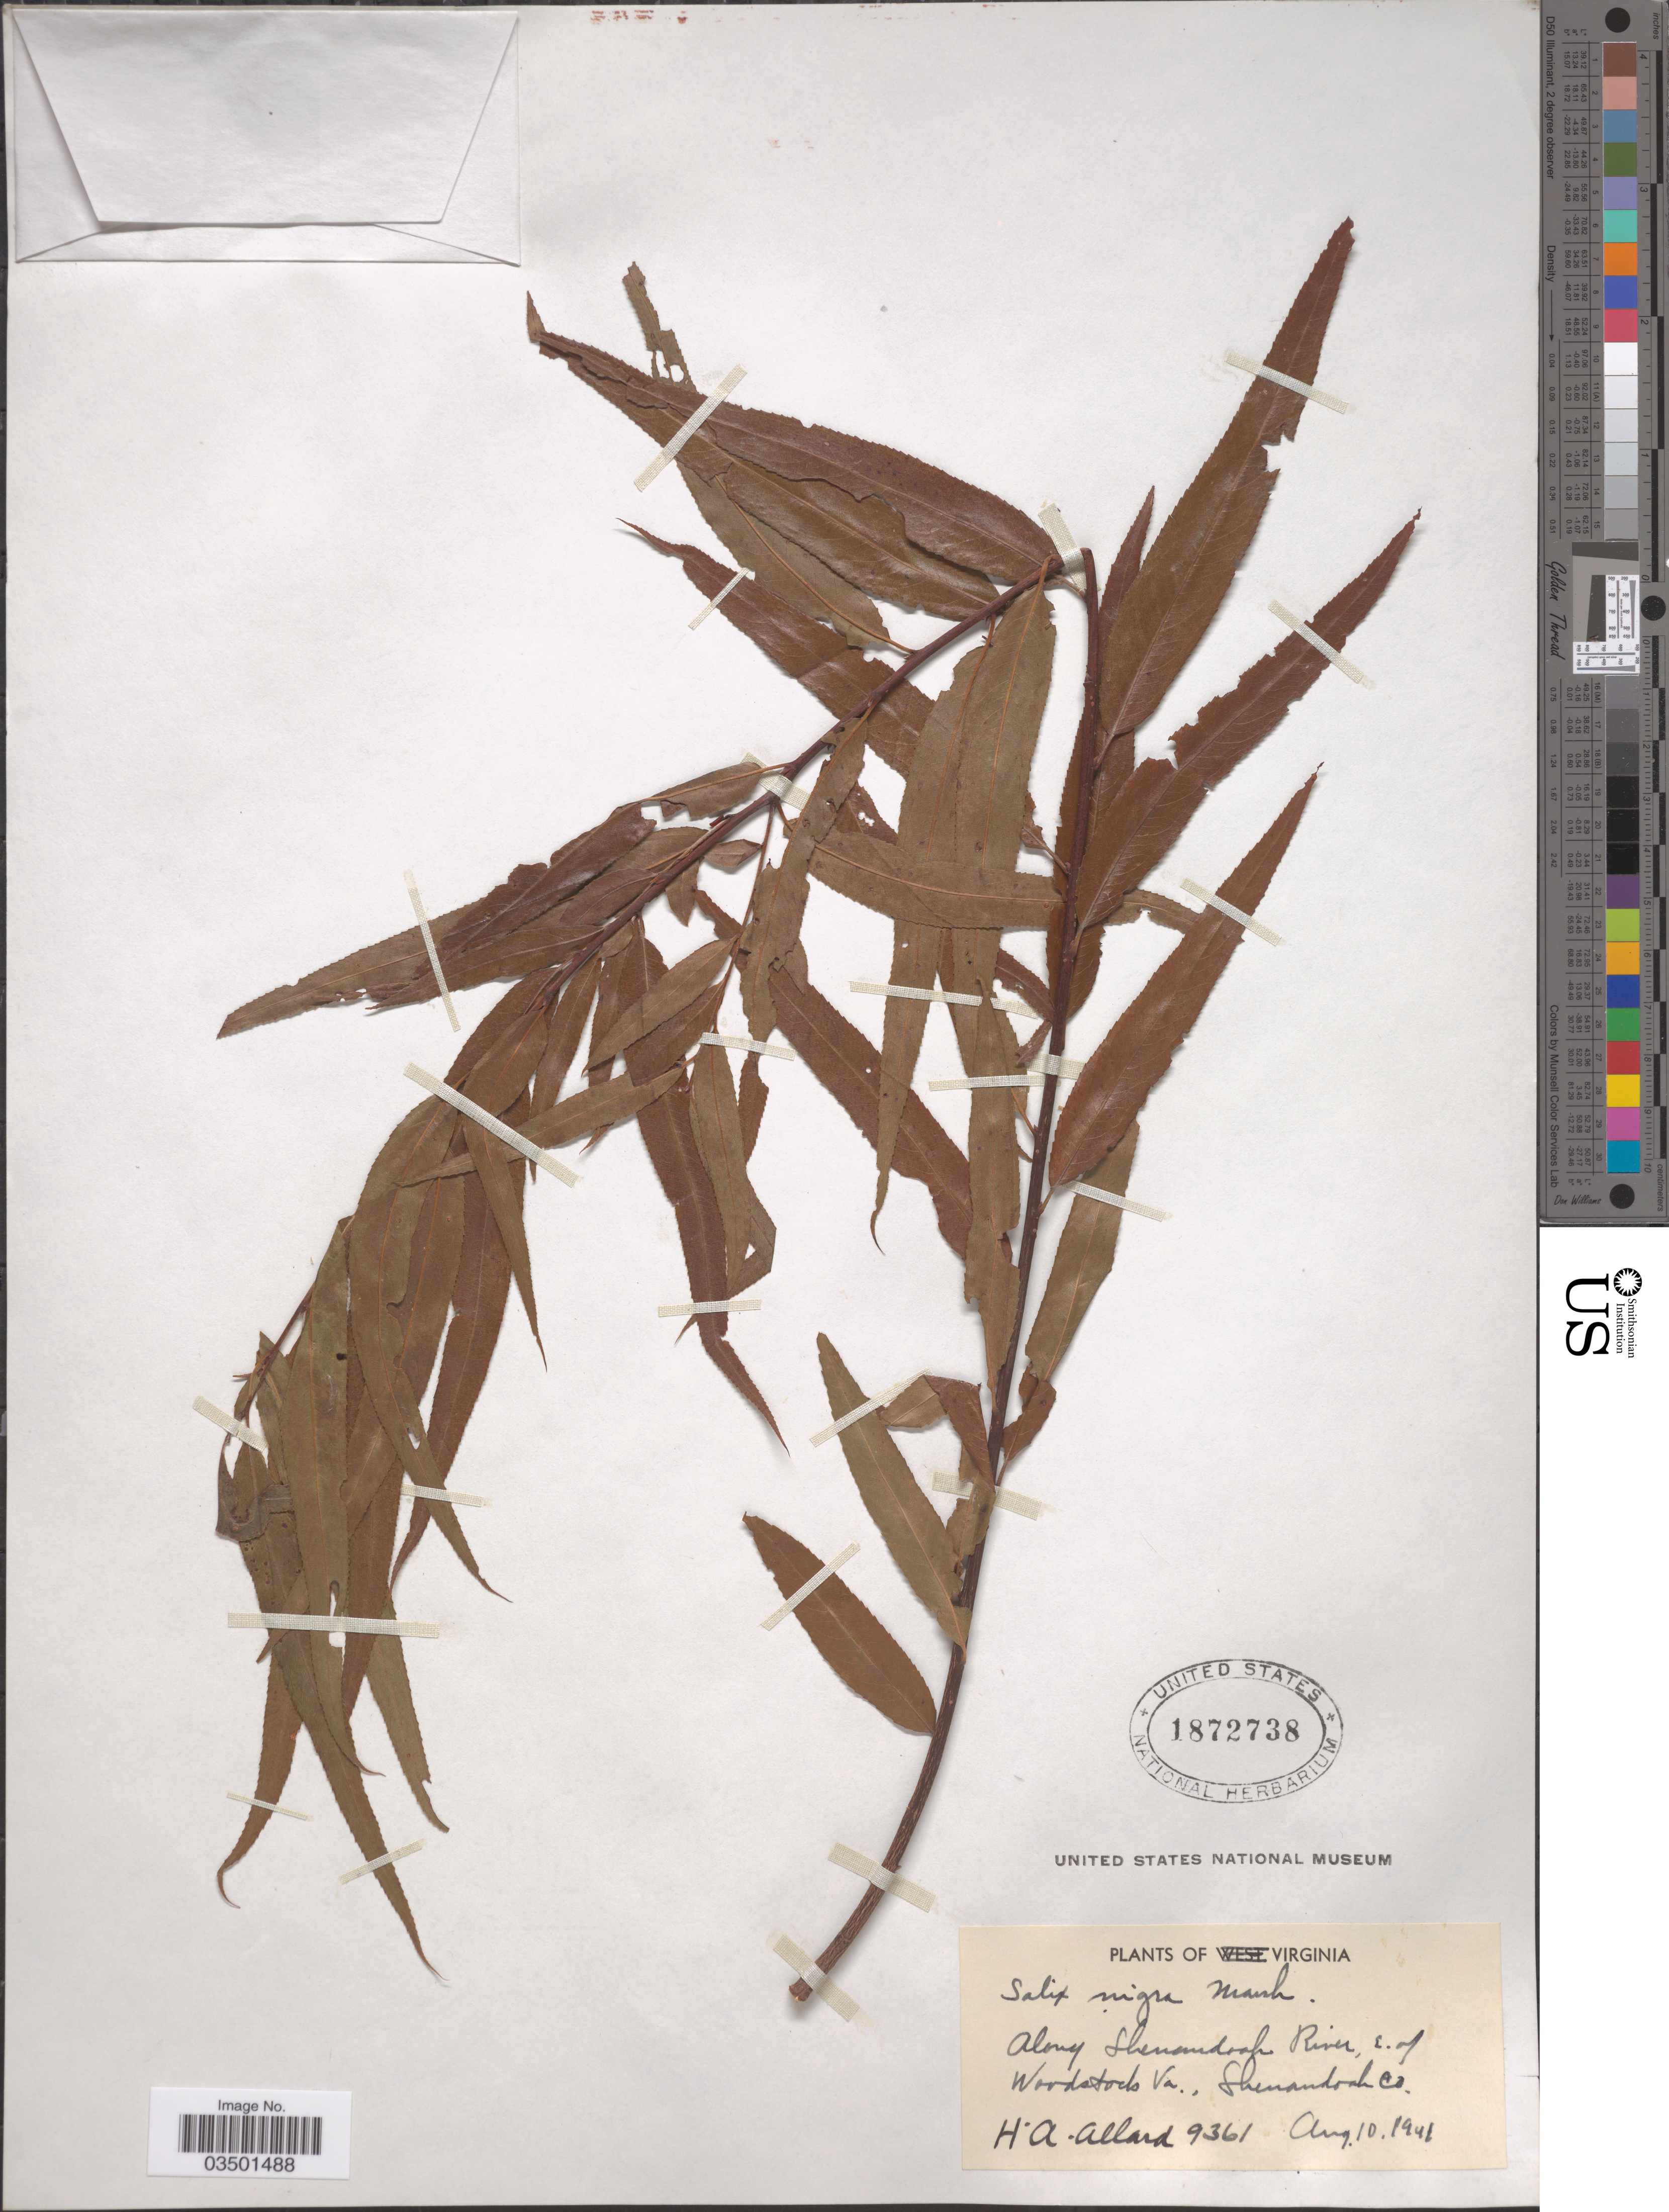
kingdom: Plantae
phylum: Tracheophyta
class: Magnoliopsida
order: Malpighiales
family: Salicaceae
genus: Salix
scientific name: Salix nigra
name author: Marshall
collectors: H. A. Allard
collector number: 9361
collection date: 1941-08-10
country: United States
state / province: Virginia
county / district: Shenandoah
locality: Along Shenandoah River, E. of Woodstocks Va., Shenandoah Co.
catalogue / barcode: US 1872738